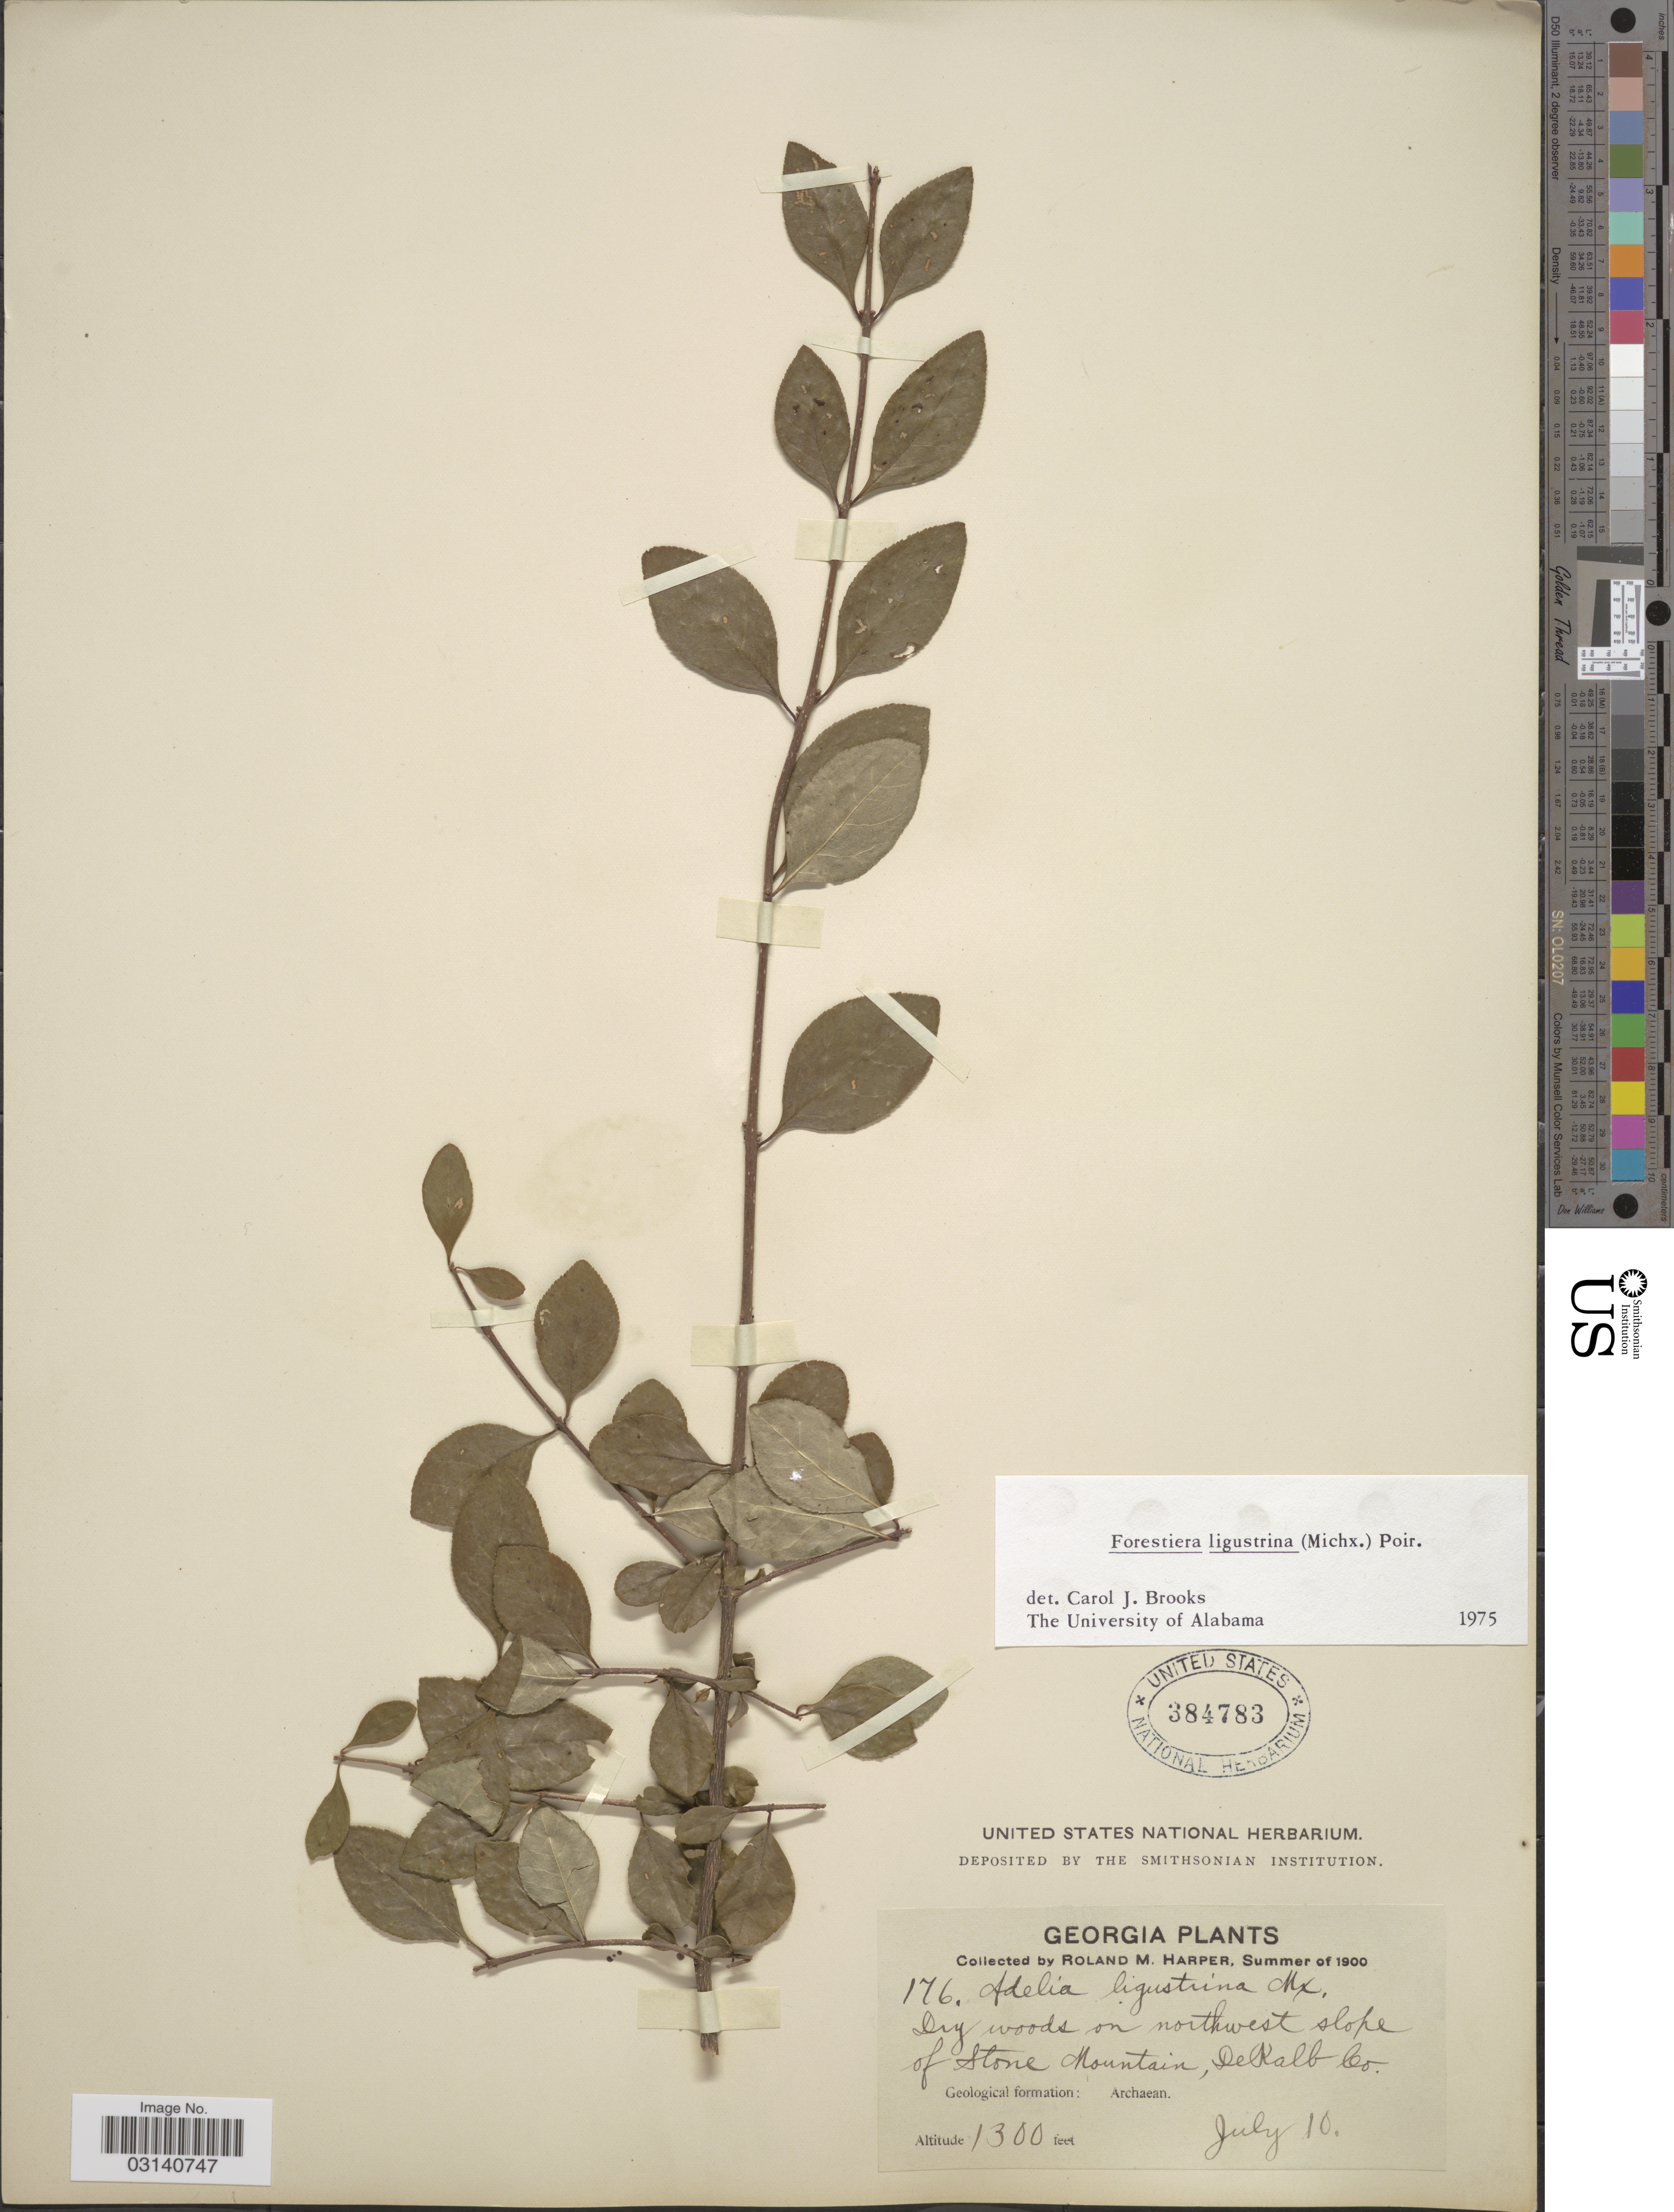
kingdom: Plantae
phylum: Tracheophyta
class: Magnoliopsida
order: Lamiales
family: Oleaceae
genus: Forestiera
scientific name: Forestiera ligustrina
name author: (Michx.) Poir.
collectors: R. Harper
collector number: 176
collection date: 1900-07-10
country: United States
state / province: Georgia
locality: Dry woods on northwest slope of Stone Mountain, DeKalb Co., Geological formation: Archaean.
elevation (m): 396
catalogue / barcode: US 384783